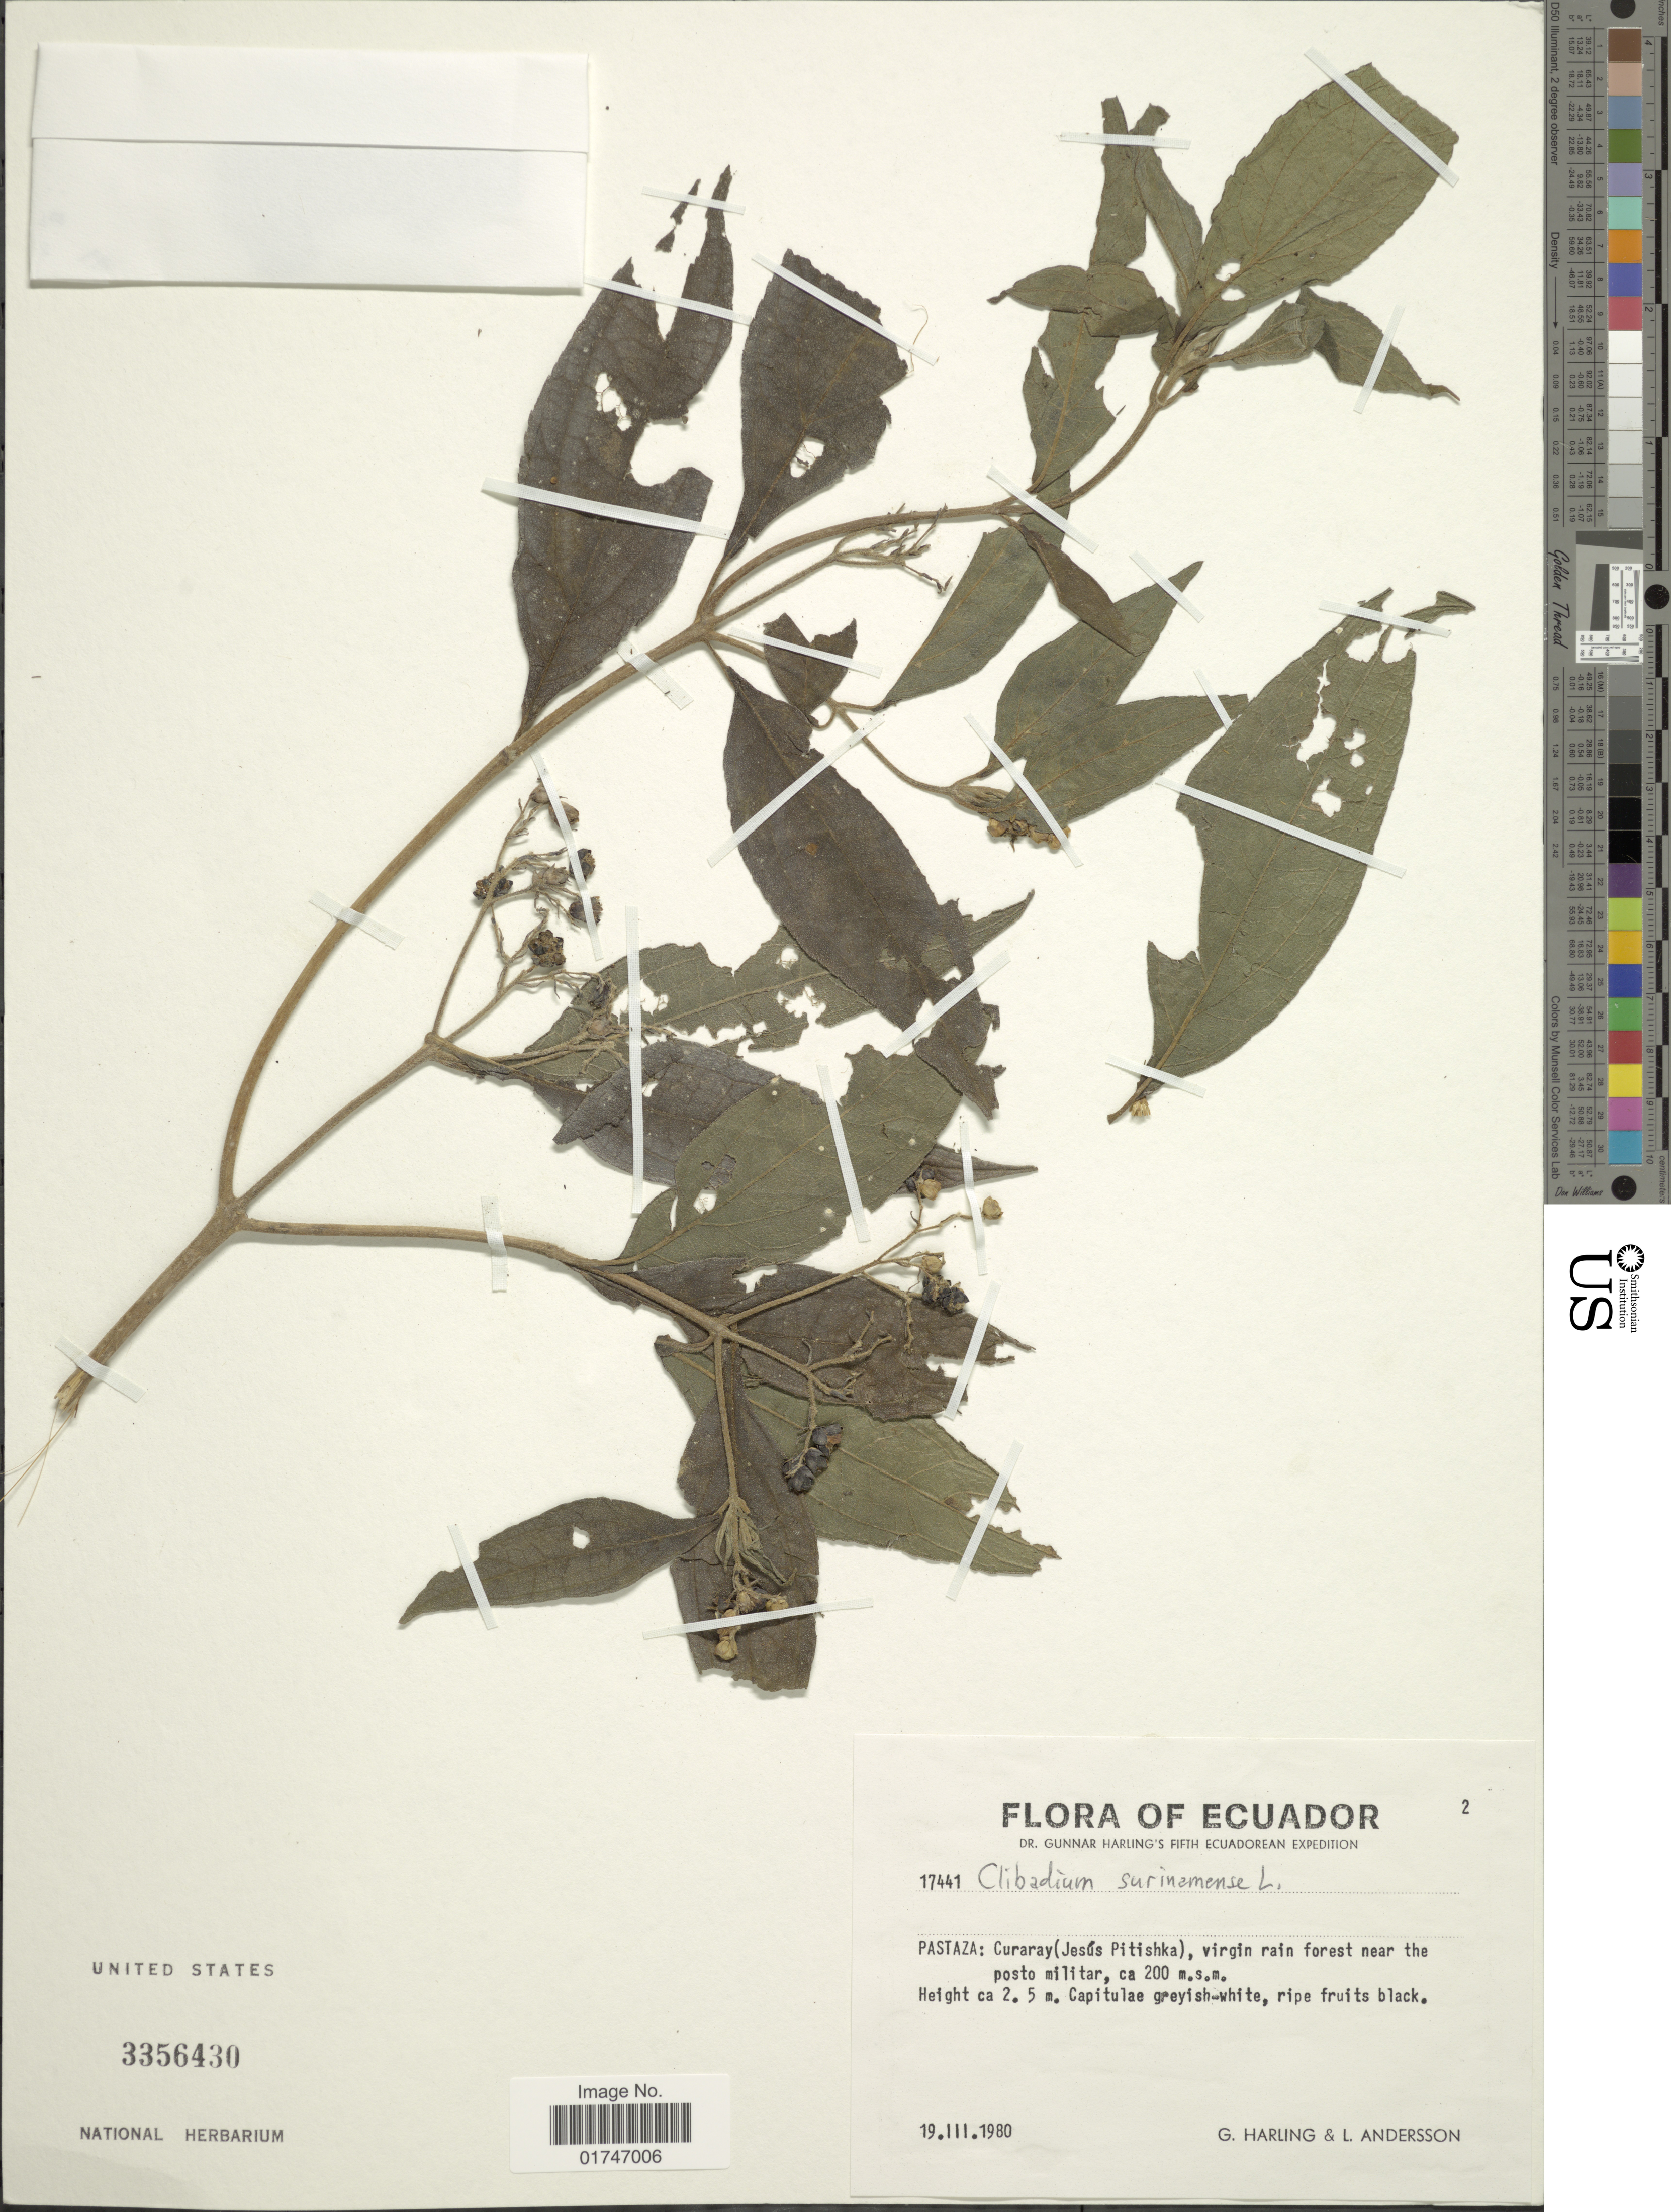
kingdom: Plantae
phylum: Tracheophyta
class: Magnoliopsida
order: Asterales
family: Asteraceae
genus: Clibadium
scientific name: Clibadium surinamense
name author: L.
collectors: G. Harling & L. Andersson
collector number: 17441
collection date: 1980-03-19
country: Ecuador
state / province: Pastaza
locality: Pastaza: Curaray (Jesús Pitishka), virgin rain forest near the posto militar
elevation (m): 200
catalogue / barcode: US 3356430